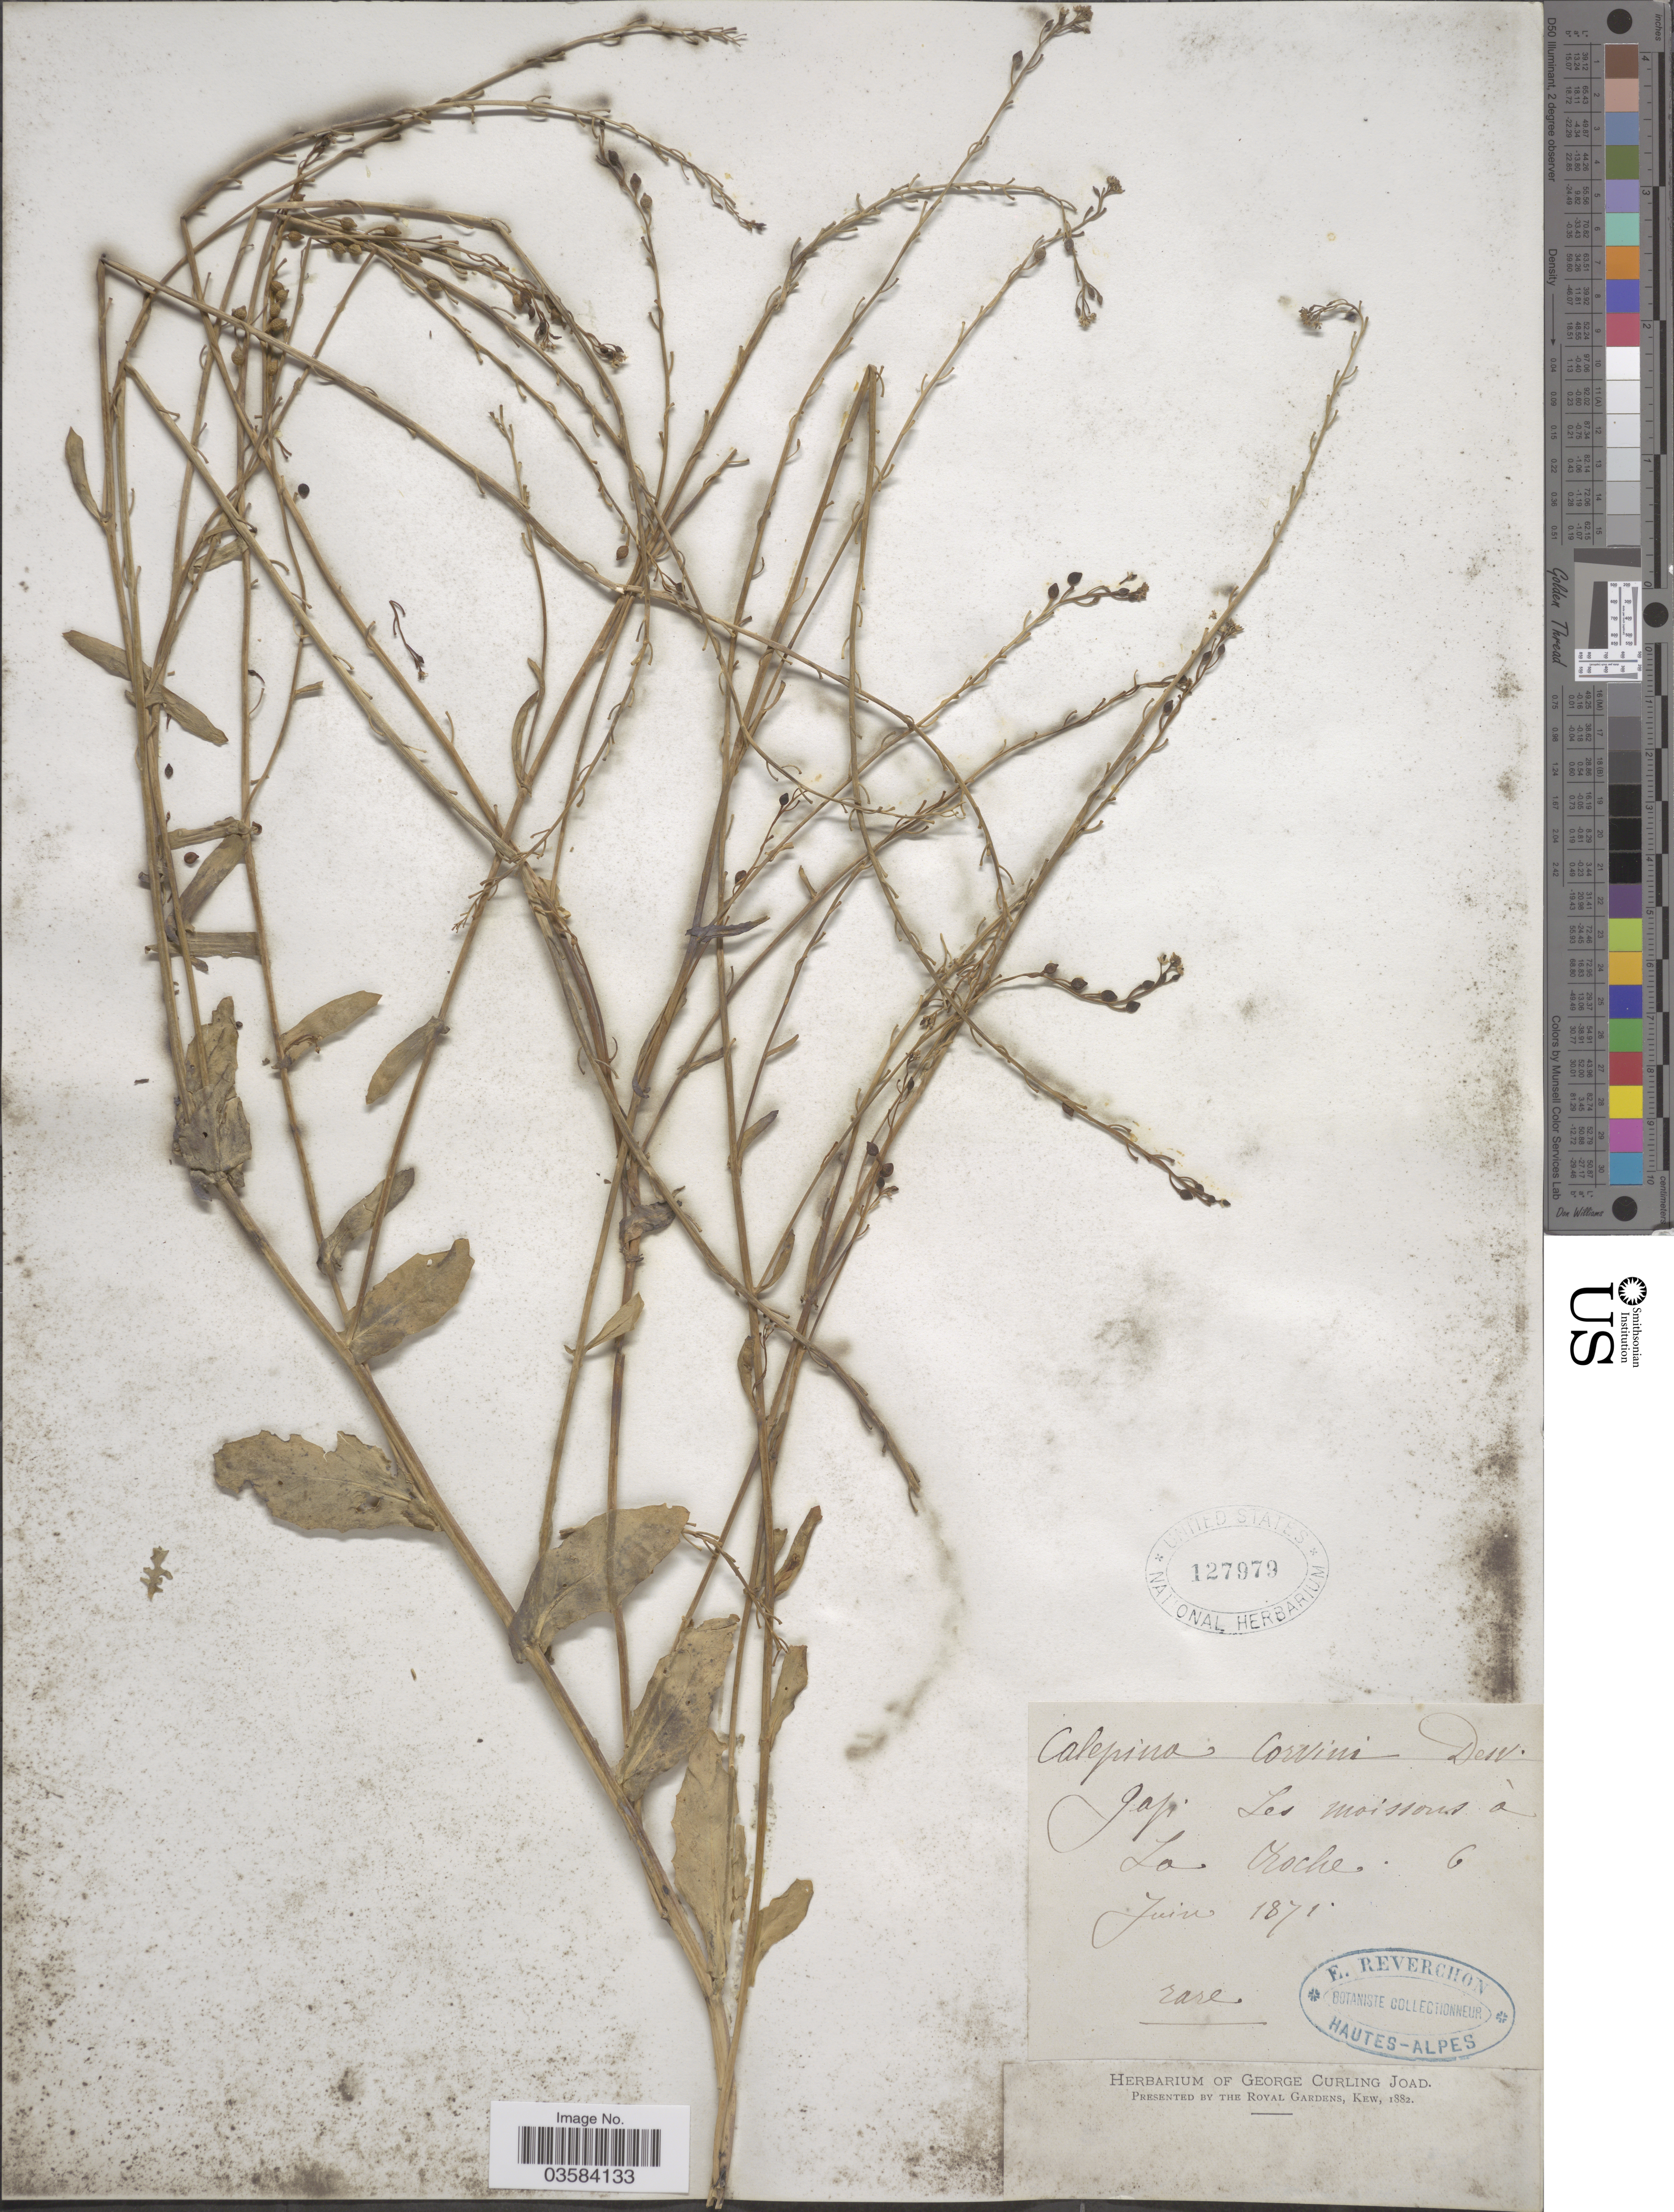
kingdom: Plantae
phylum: Tracheophyta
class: Magnoliopsida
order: Brassicales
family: Brassicaceae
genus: Calepina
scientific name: Calepina corvini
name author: (All.) Desv.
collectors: E. Reverchon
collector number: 6*?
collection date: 1871-06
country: France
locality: Gap. Les moissous à La Roche.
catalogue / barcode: US 127979